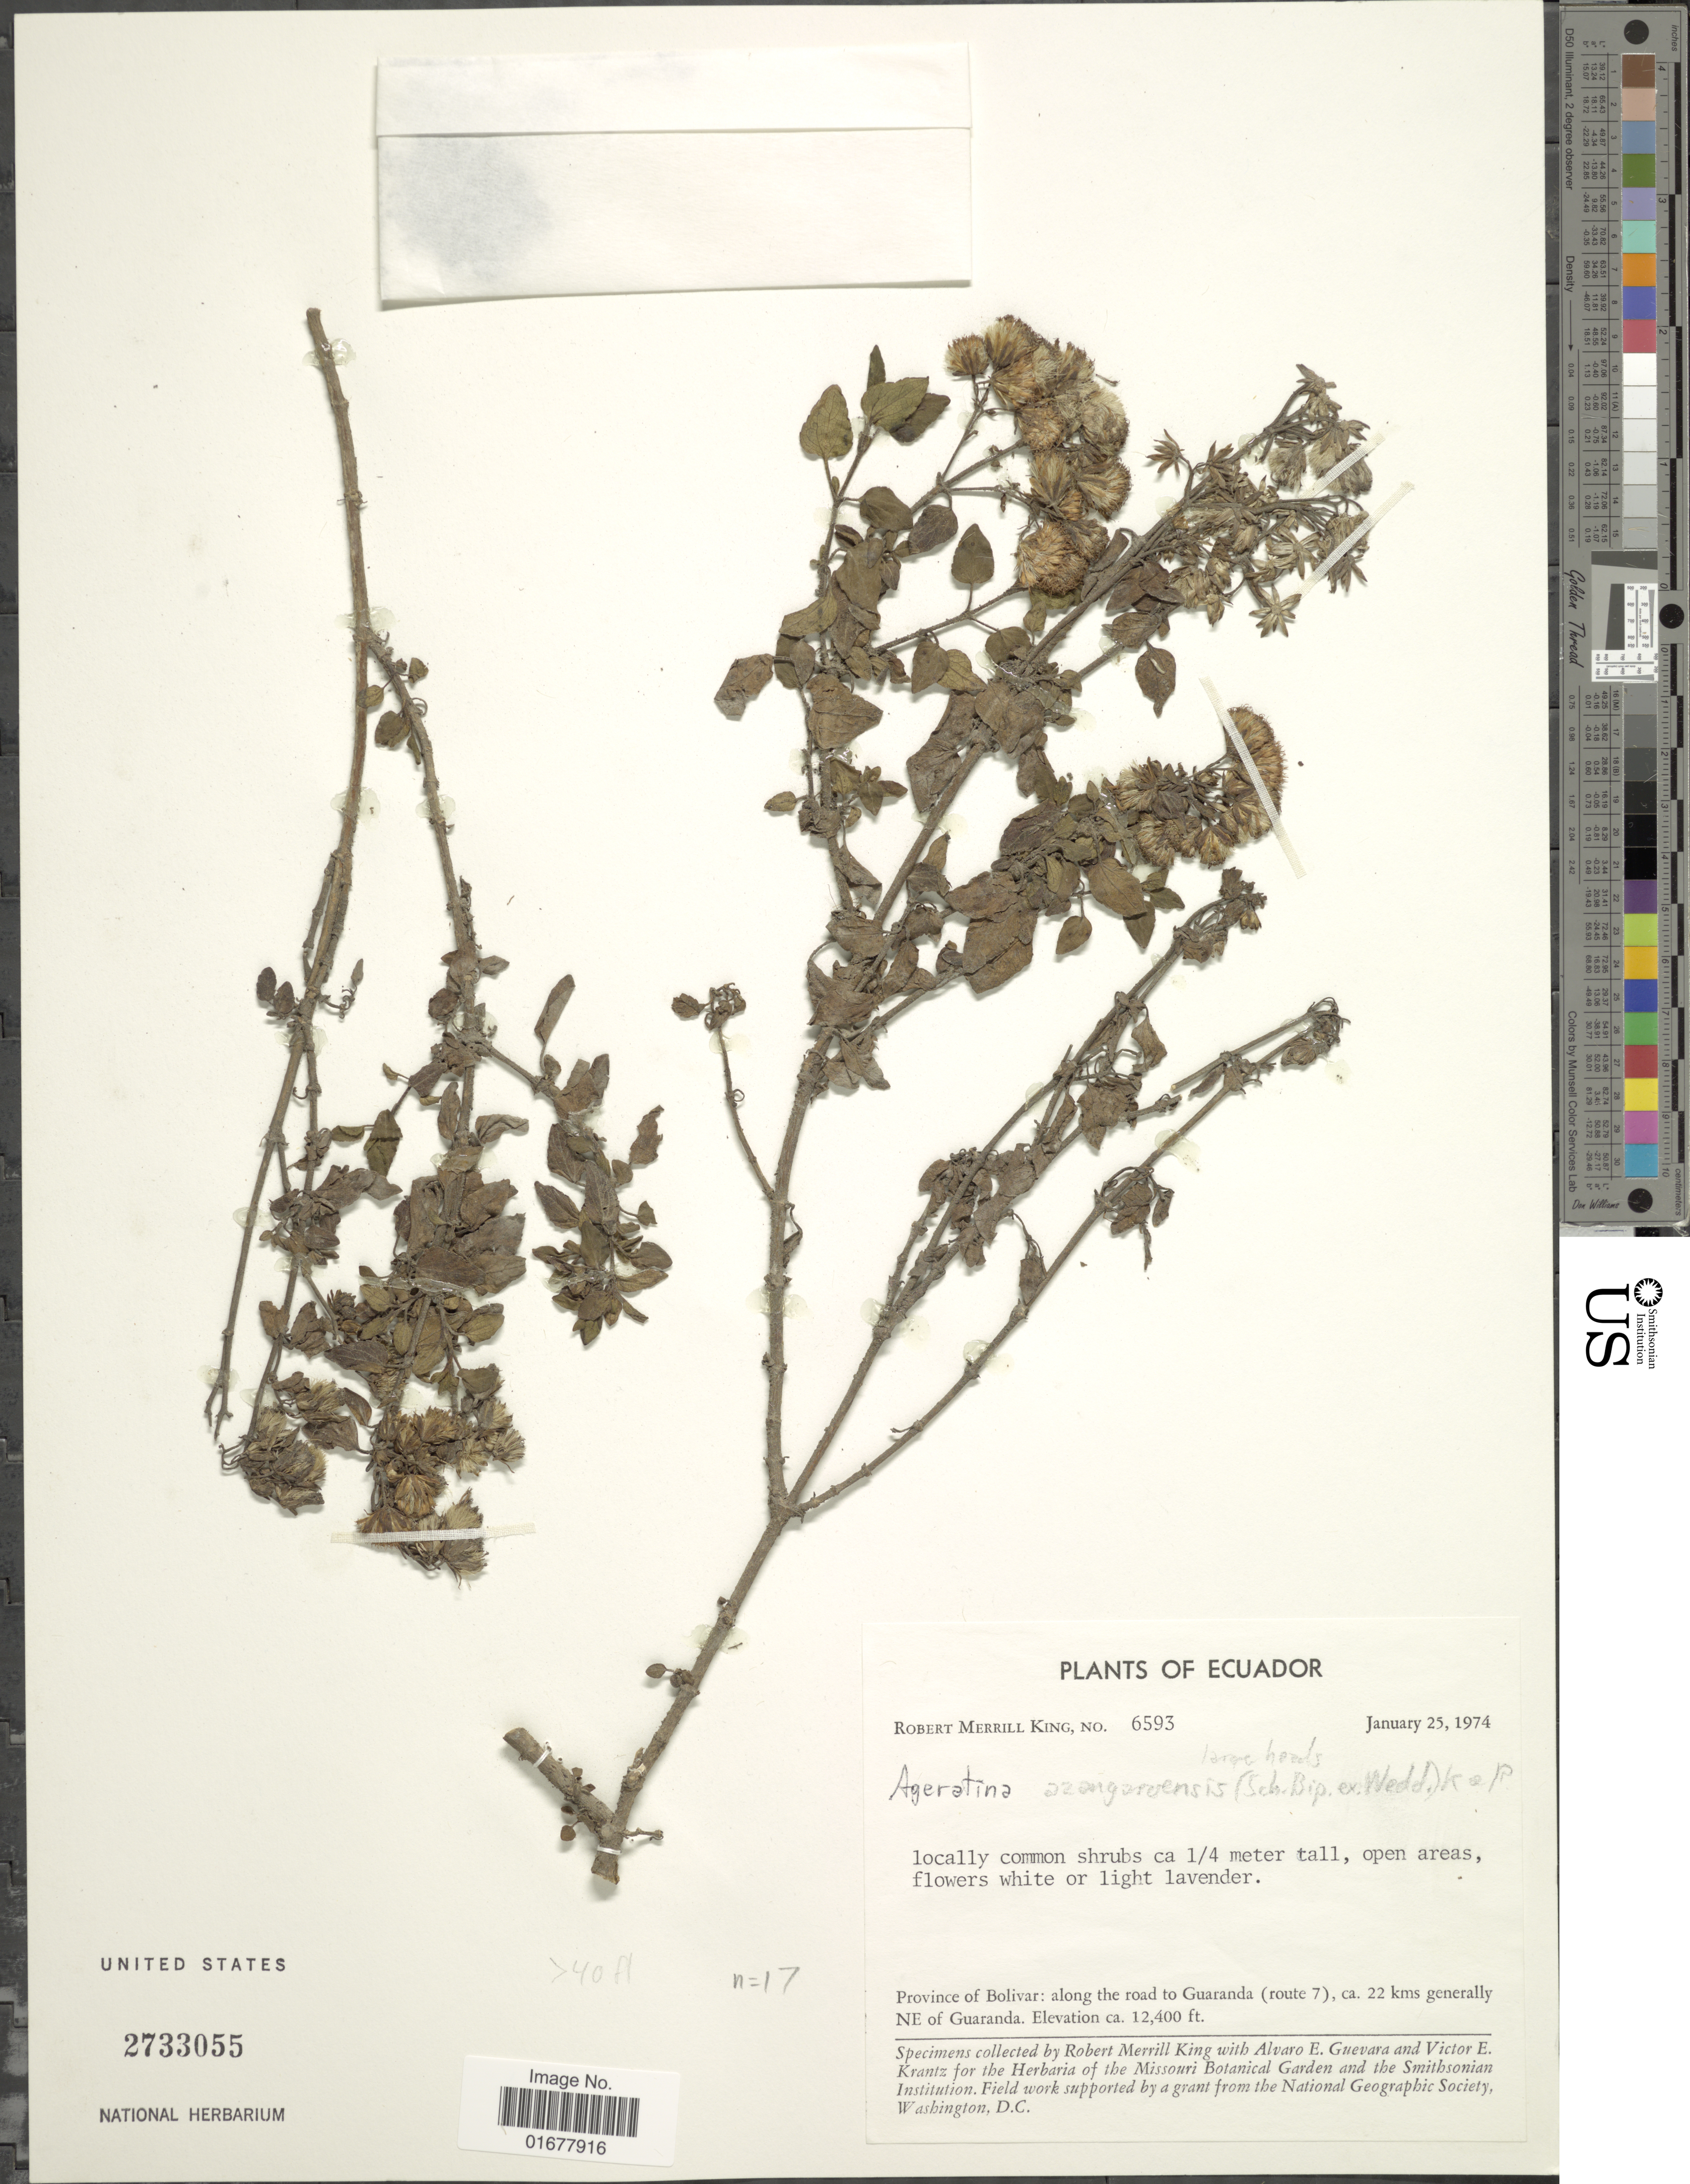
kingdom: Plantae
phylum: Tracheophyta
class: Magnoliopsida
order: Asterales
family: Asteraceae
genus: Ageratina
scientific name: Ageratina glechonophylla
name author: (Less.) R.M. King & H. Rob.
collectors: R. M. King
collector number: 6593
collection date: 1974-01-25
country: Ecuador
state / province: Bolívar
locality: Province of Bolivar: along the road to Guaranda (rout 7), 22 kms generally NE of Guaranda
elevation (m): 3780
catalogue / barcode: US 2733055